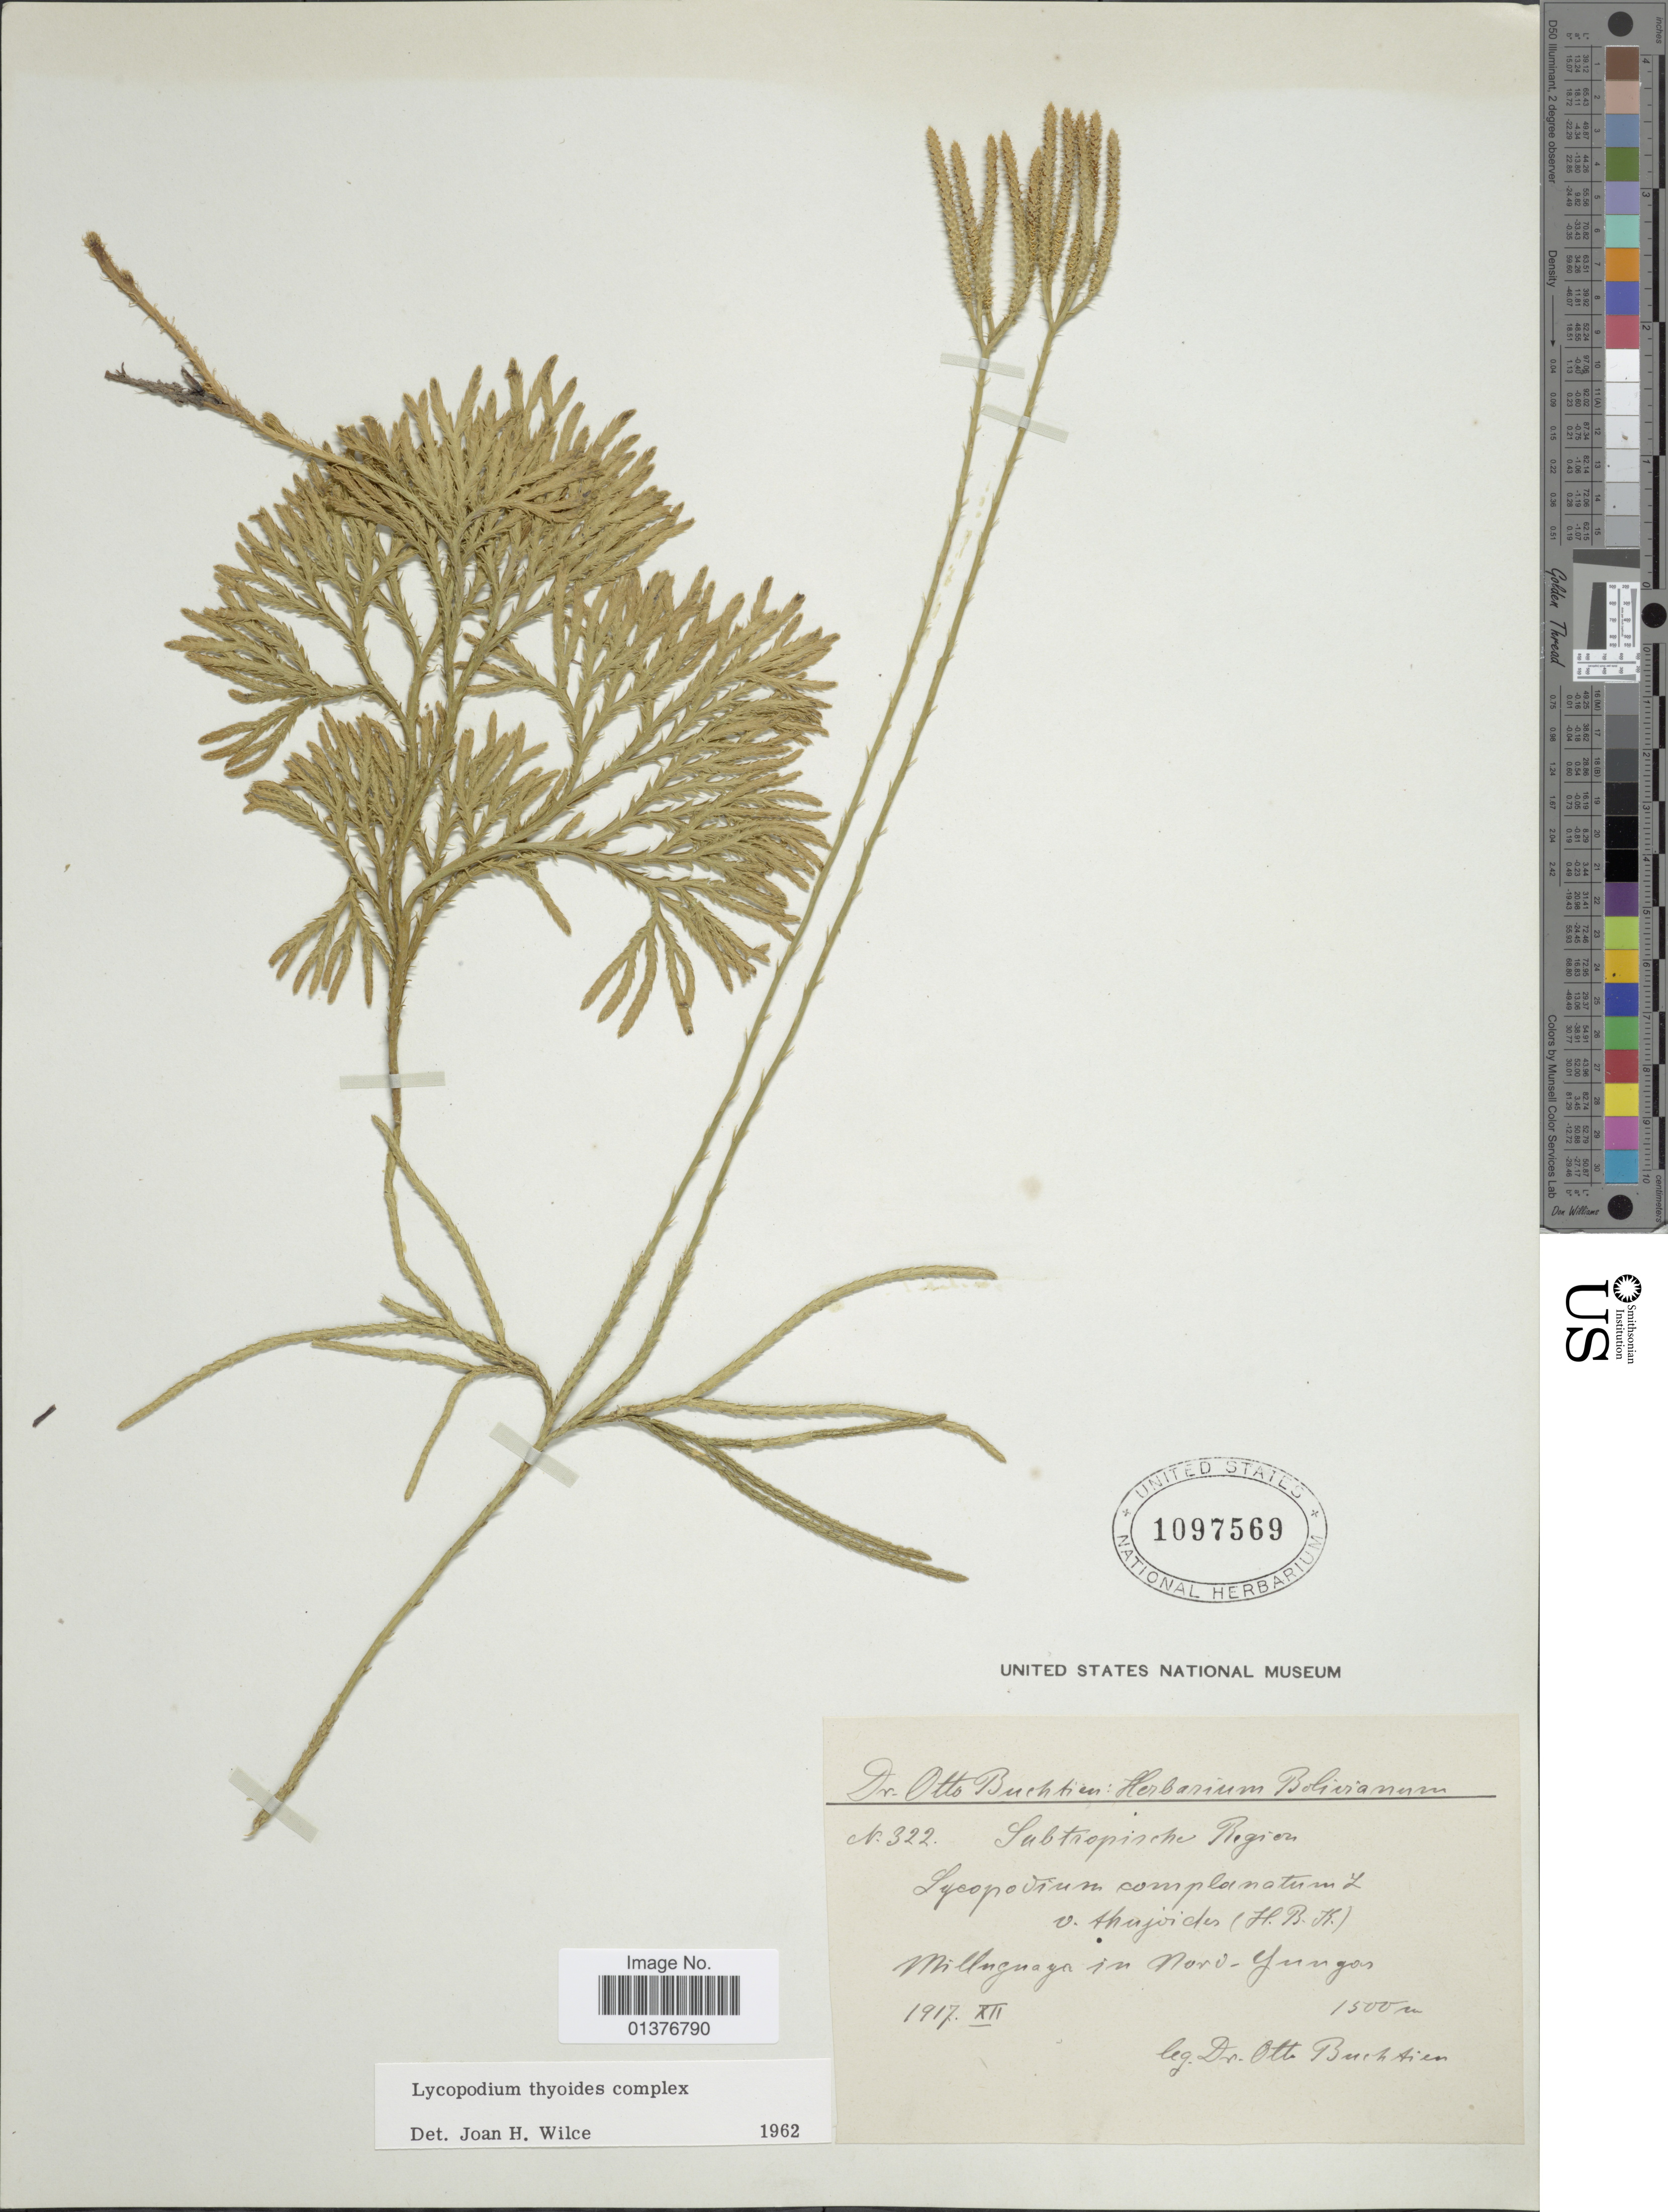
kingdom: Plantae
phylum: Tracheophyta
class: Lycopodiopsida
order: Lycopodiales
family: Lycopodiaceae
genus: Diphasiastrum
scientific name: Diphasiastrum thyoides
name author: (Humb. & Bonpl. ex Willd.) Holub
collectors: O. Buchtien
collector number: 322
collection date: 1917-12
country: Bolivia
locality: Milluegnagn in Nord-Yungas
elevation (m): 1500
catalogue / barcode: US 1097569